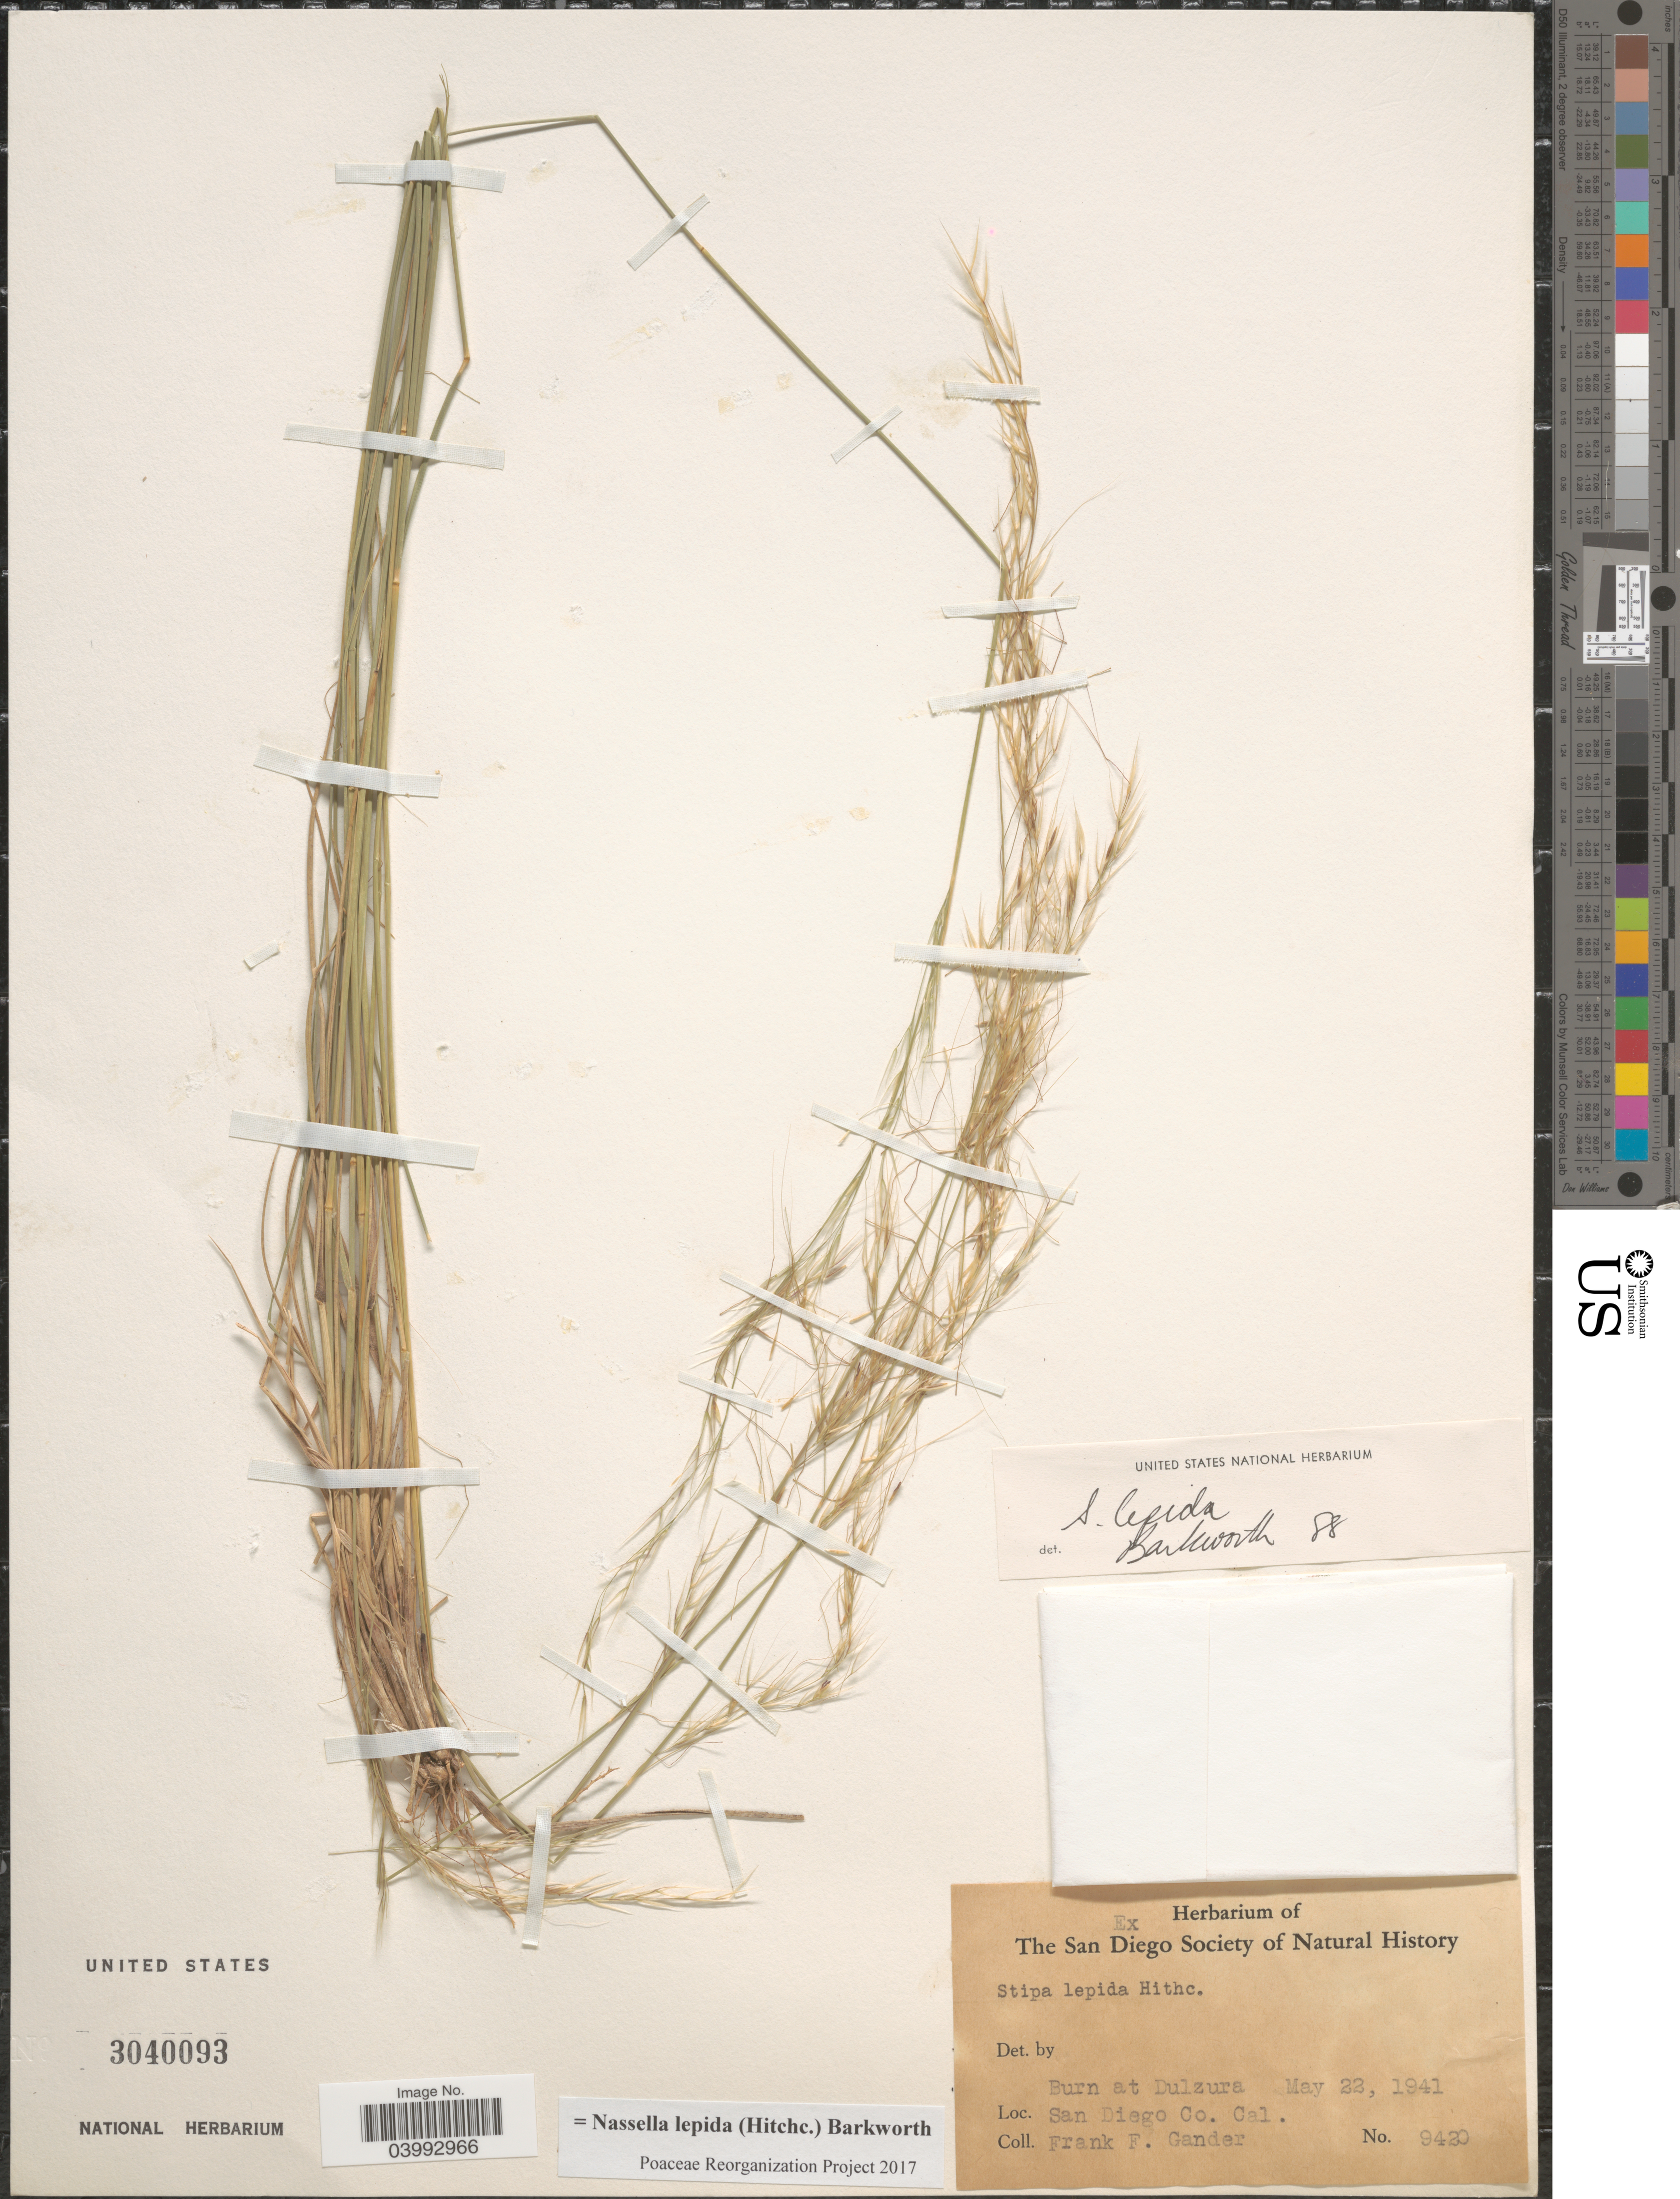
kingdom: Plantae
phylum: Tracheophyta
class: Liliopsida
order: Poales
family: Poaceae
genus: Nassella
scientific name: Nassella lepida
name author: (Hitchc.) Barkworth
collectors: F. Gander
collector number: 9420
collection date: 1941-05-22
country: United States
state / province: California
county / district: San Diego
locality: Burn at Dulzura. San Diego Co.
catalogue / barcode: US 3040093